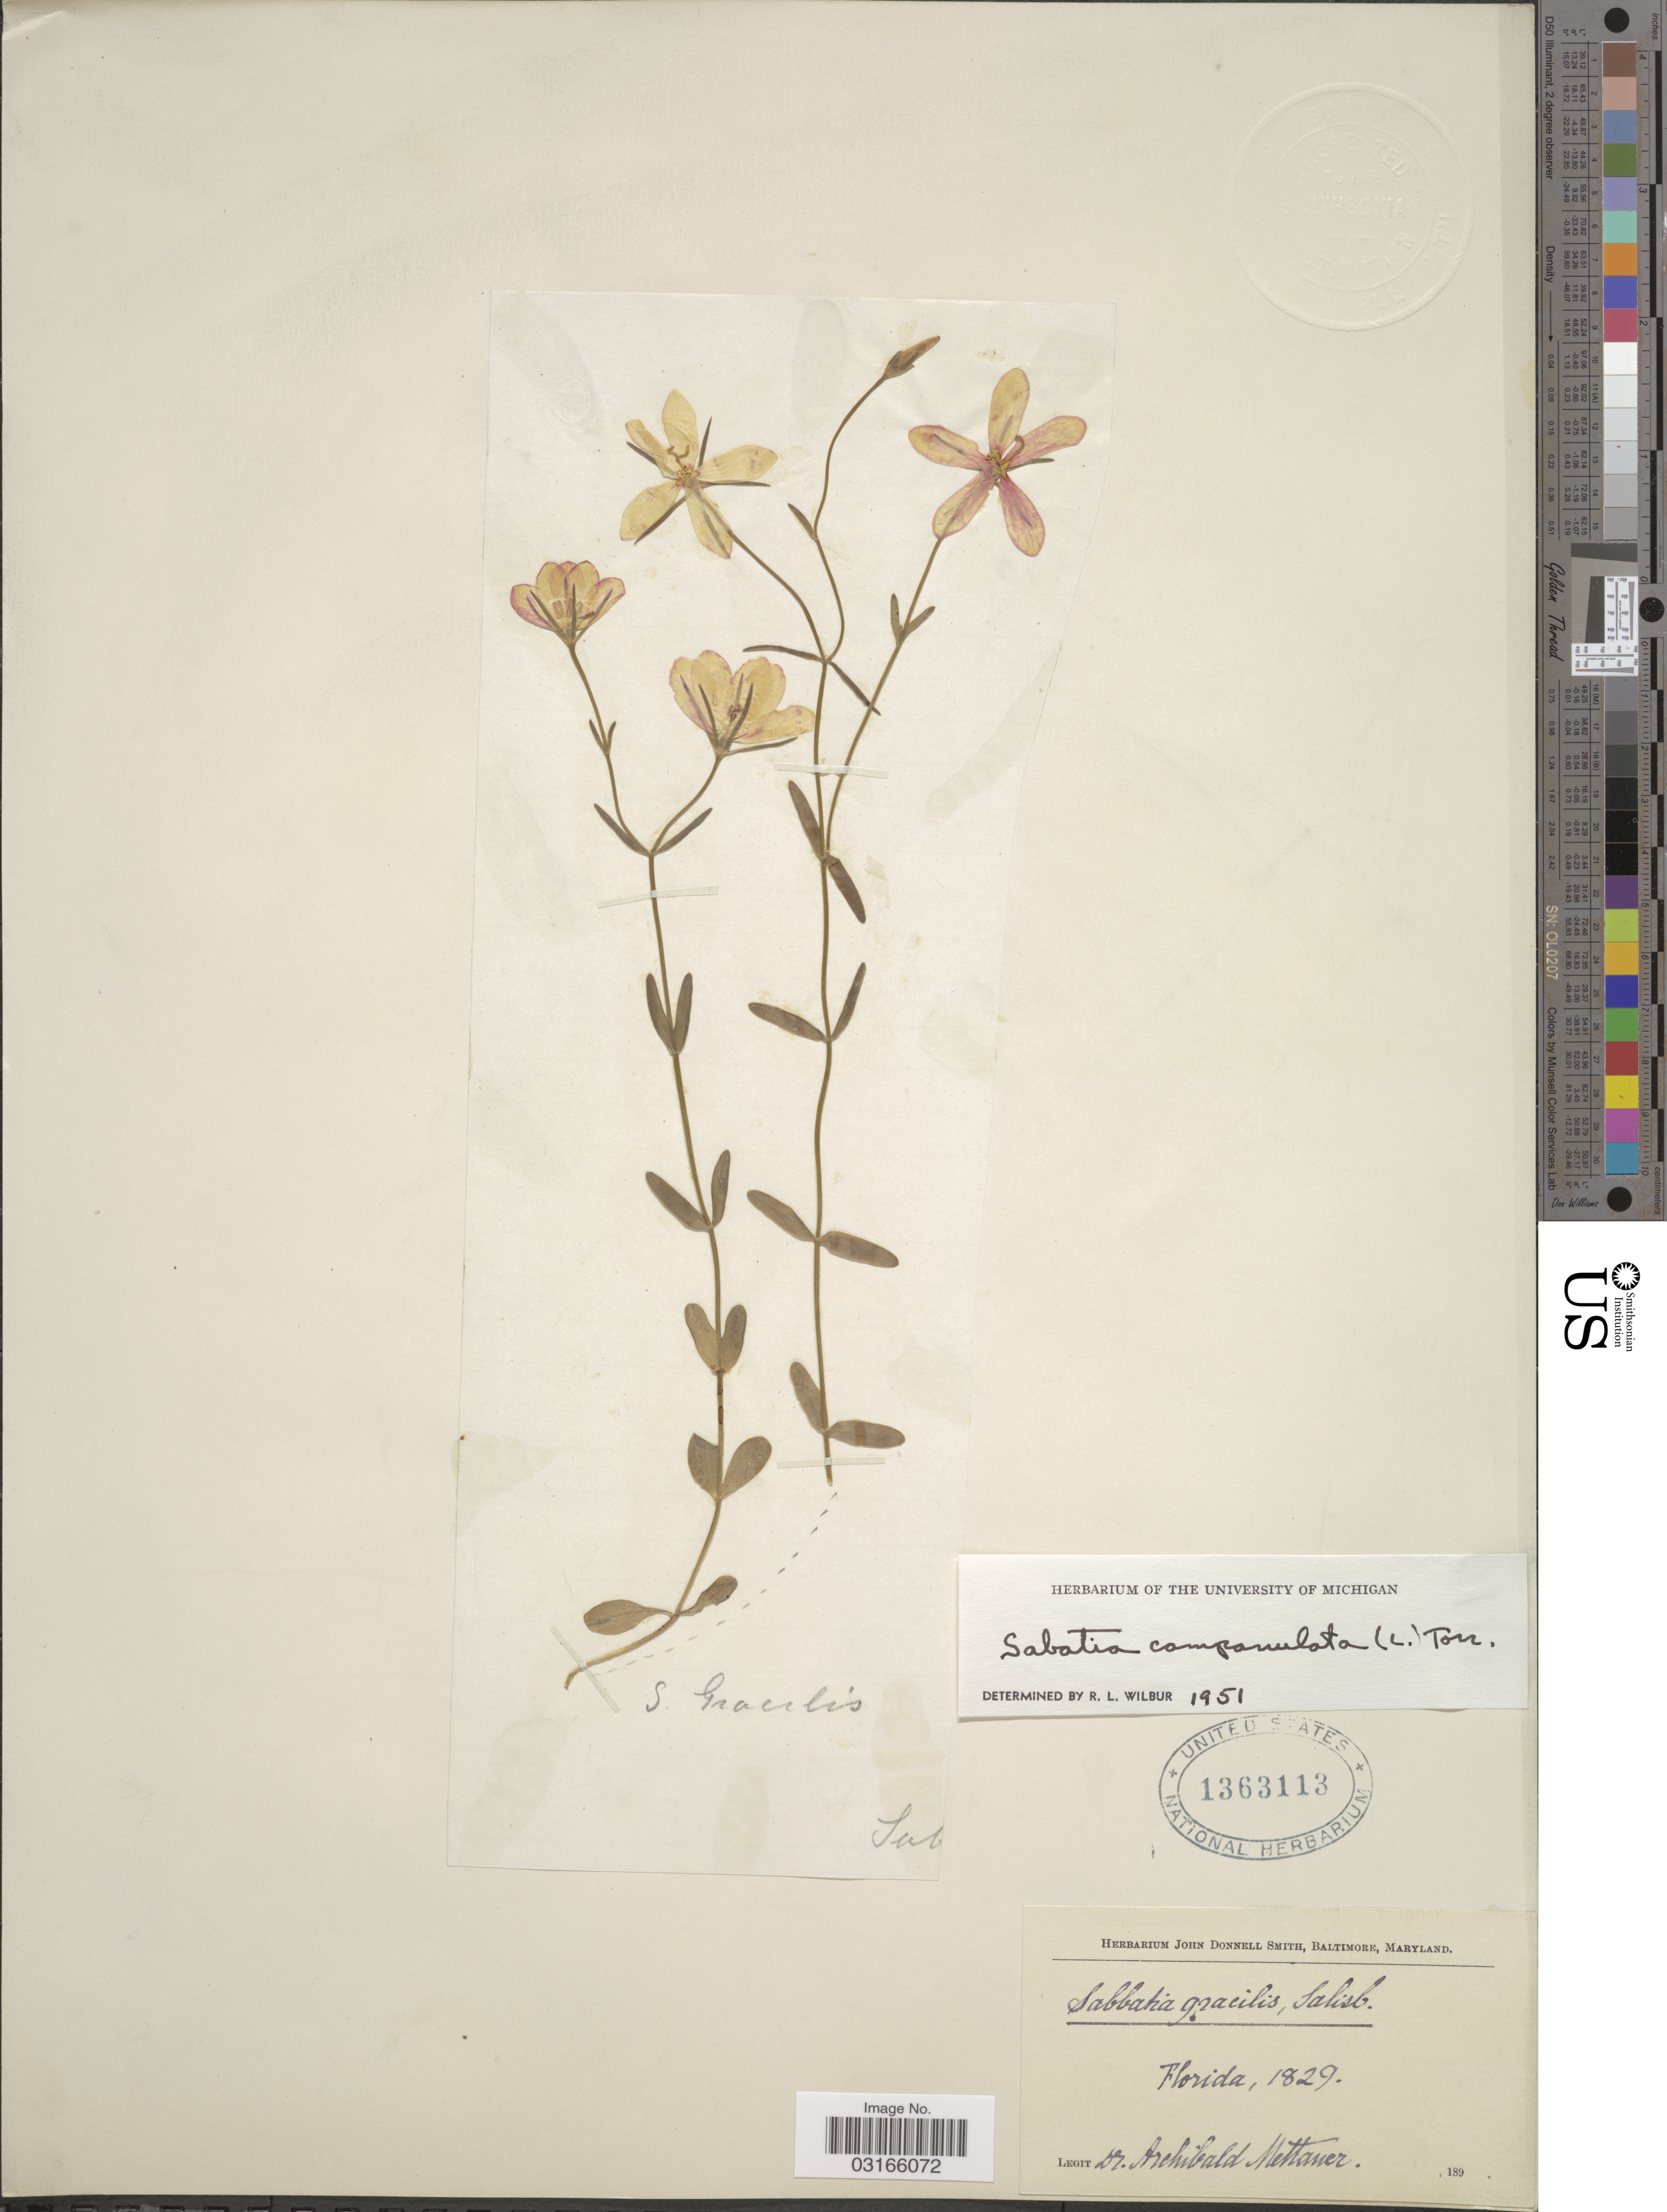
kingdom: Plantae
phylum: Tracheophyta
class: Magnoliopsida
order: Gentianales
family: Gentianaceae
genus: Sabatia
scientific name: Sabatia campanulata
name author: (L.) Torr.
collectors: A. Mettauer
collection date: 1829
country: United States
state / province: Florida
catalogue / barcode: US 1363113